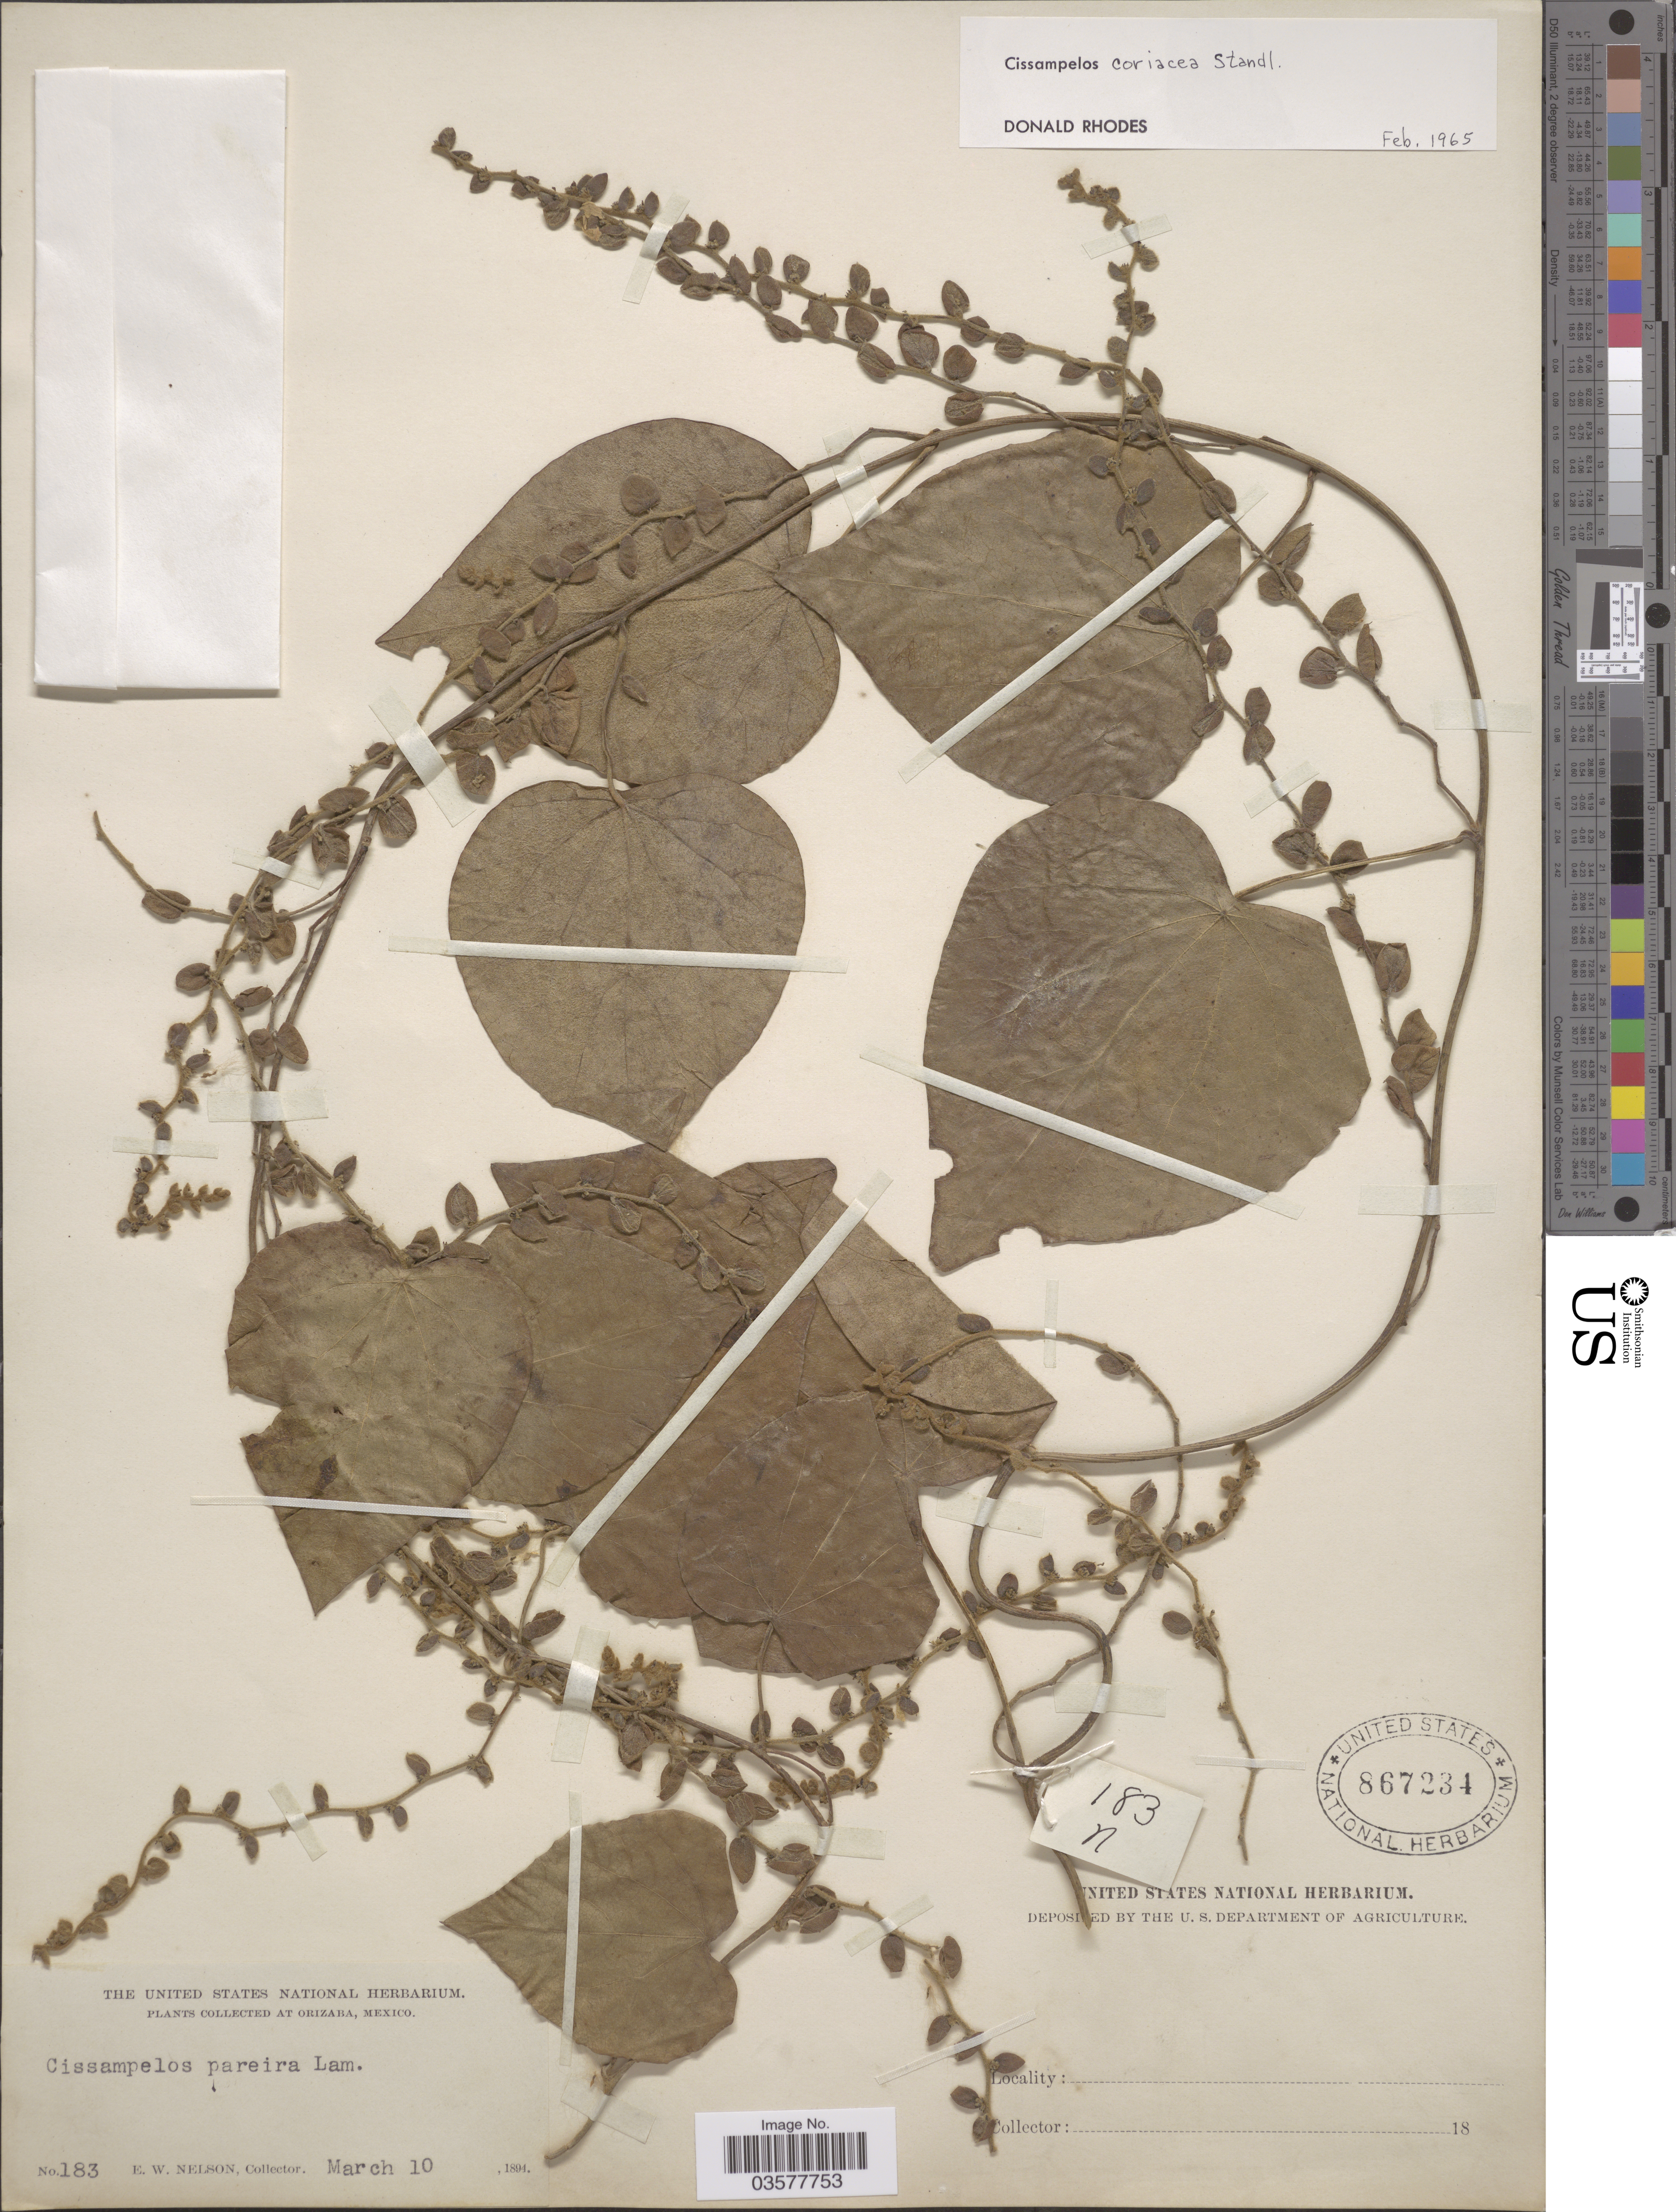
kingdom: Plantae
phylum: Tracheophyta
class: Magnoliopsida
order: Ranunculales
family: Menispermaceae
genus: Cissampelos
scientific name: Cissampelos coriacea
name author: Standl.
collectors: E. W. Nelson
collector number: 183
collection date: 1894-03-10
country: Mexico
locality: Orizaba.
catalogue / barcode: US 867234